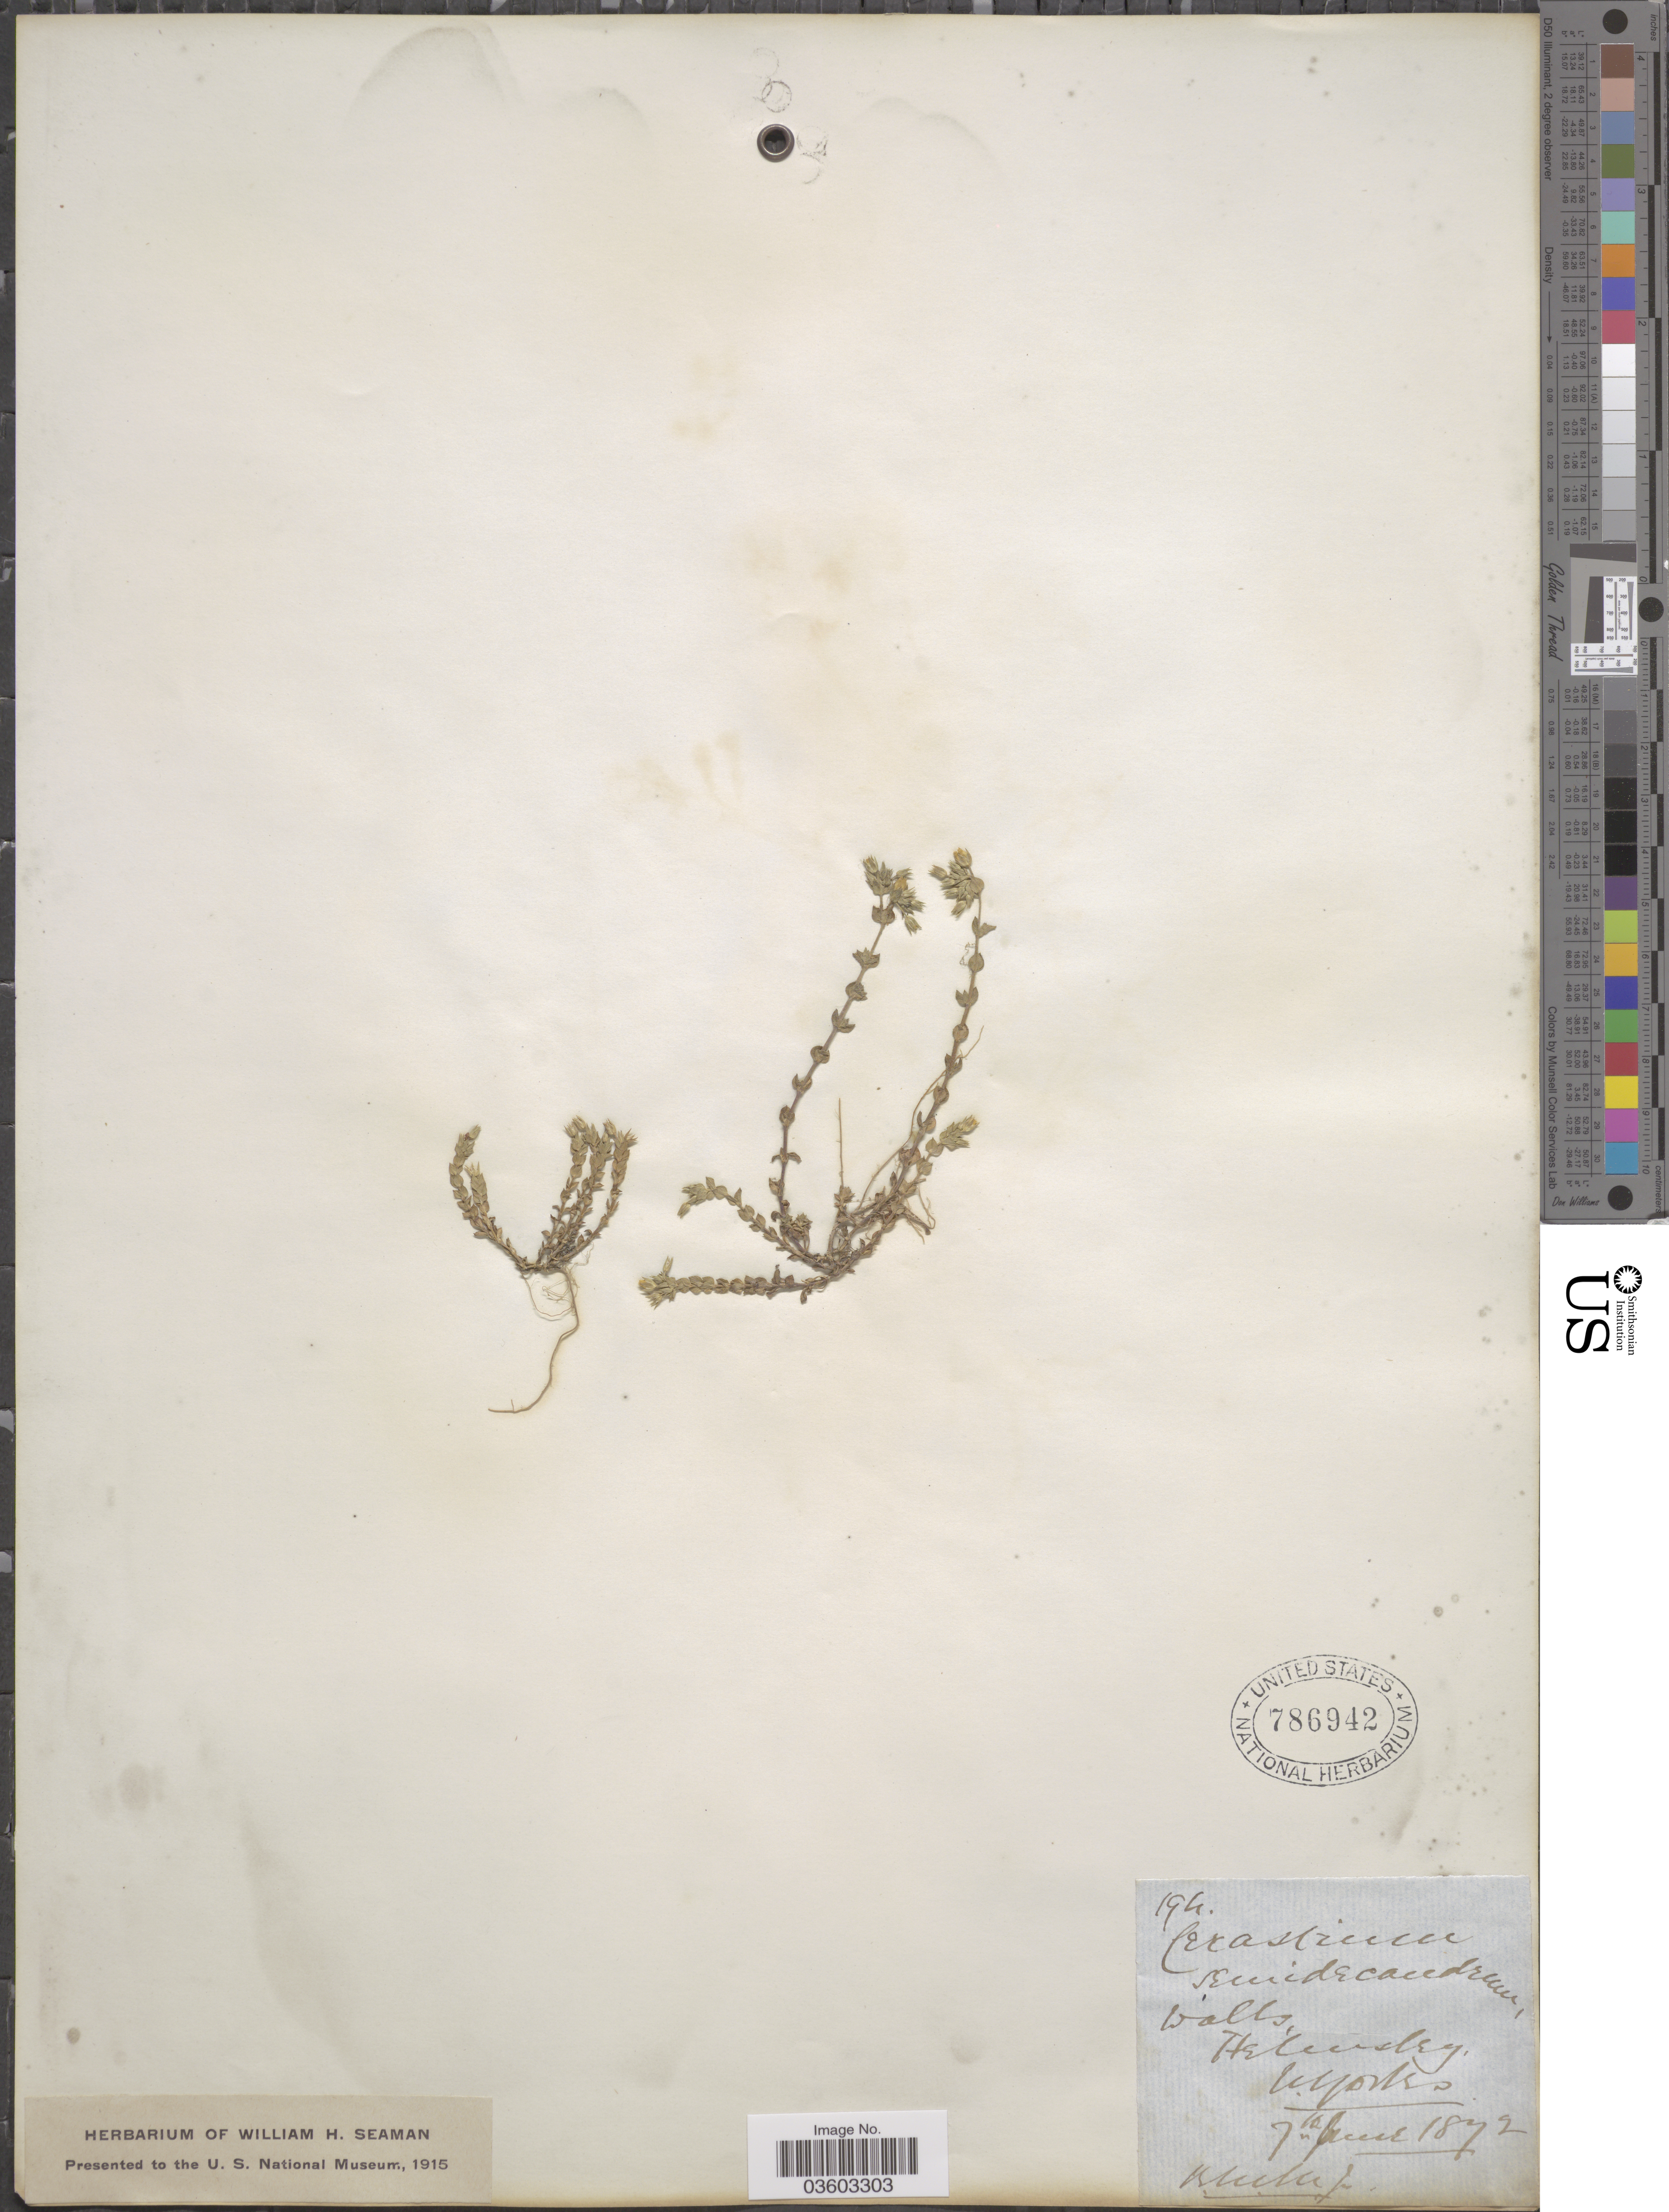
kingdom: Plantae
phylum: Tracheophyta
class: Magnoliopsida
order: Caryophyllales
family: Caryophyllaceae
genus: Cerastium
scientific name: Cerastium semidecandrum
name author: L.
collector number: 194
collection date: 1872-06-07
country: United Kingdom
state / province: England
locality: Walls, Helensley, N. Yorks.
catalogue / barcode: US 786942